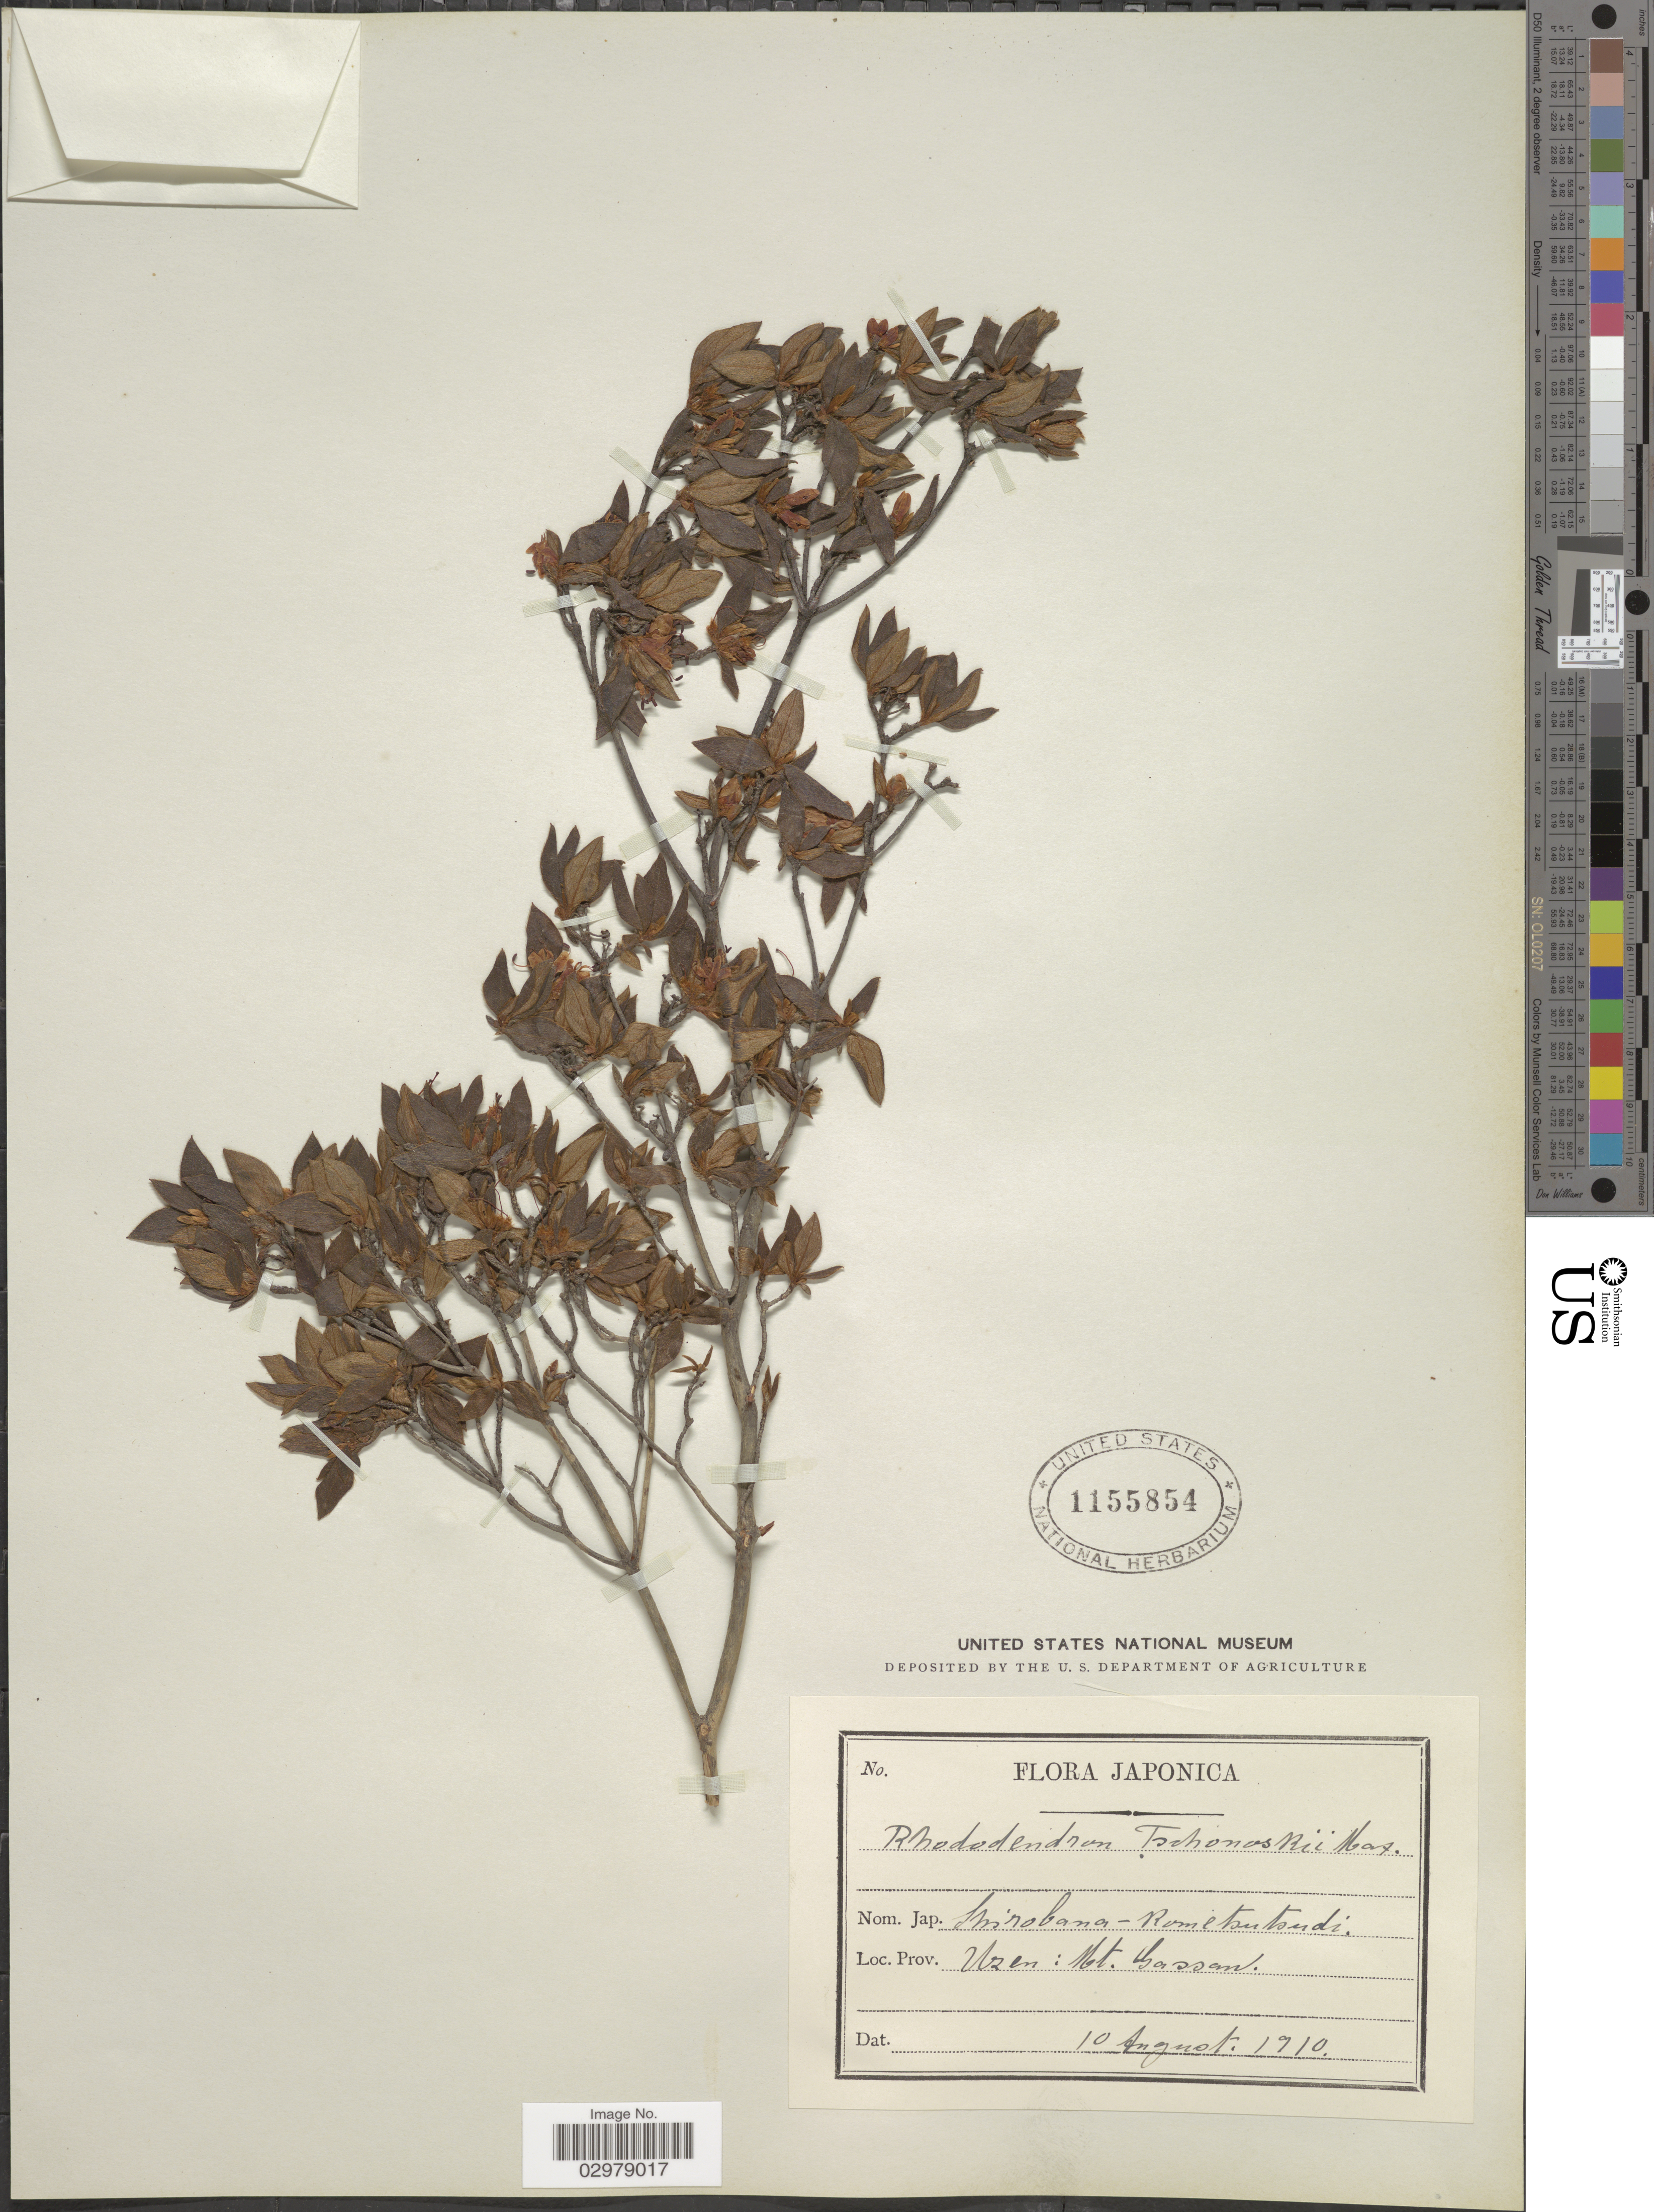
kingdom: Plantae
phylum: Tracheophyta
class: Magnoliopsida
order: Ericales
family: Ericaceae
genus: Rhododendron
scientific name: Rhododendron tschonoskii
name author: Maxim.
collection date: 1910-08-10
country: Japan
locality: Uzen: Mt. Gassan.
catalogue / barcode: US 1155854